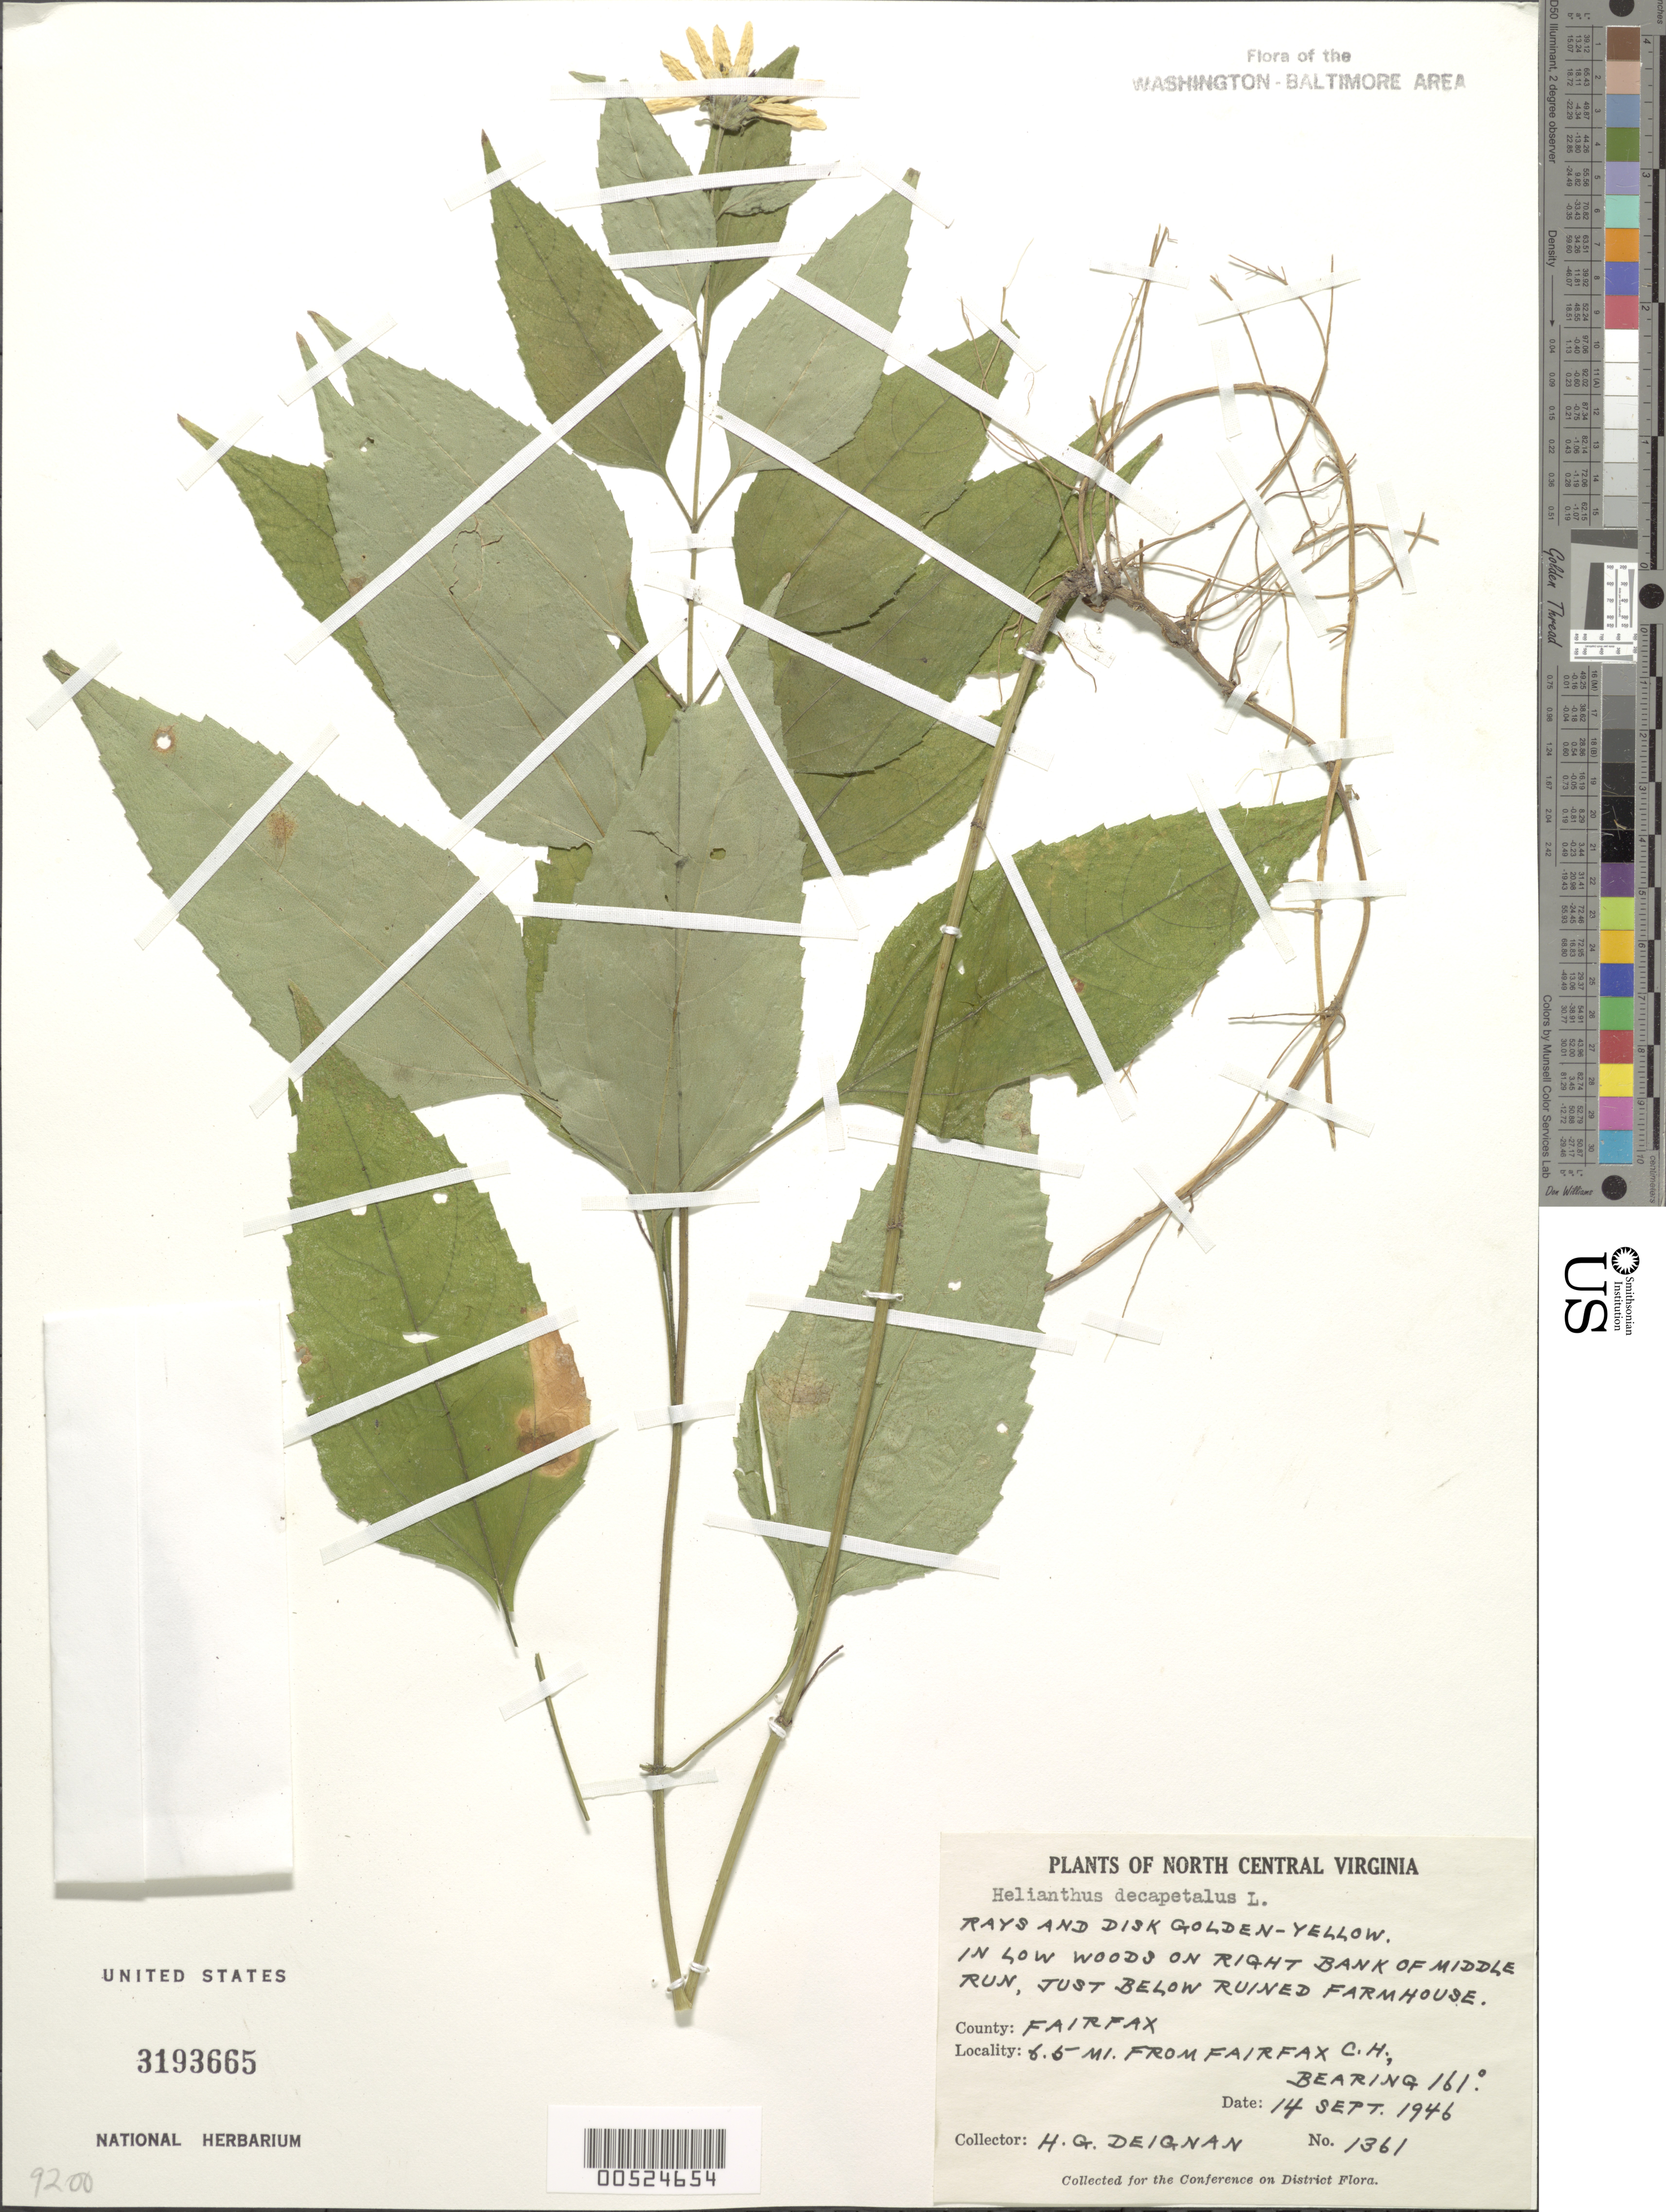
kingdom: Plantae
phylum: Tracheophyta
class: Magnoliopsida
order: Asterales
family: Asteraceae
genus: Helianthus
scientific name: Helianthus decapetalus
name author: L.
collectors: H. Deignan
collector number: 1361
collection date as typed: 14 Sep 1946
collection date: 1946-09-14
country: United States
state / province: Virginia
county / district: Fairfax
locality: Fairfax Courthouse, 5.5 mi. from, Middle Run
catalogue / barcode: US 3193665